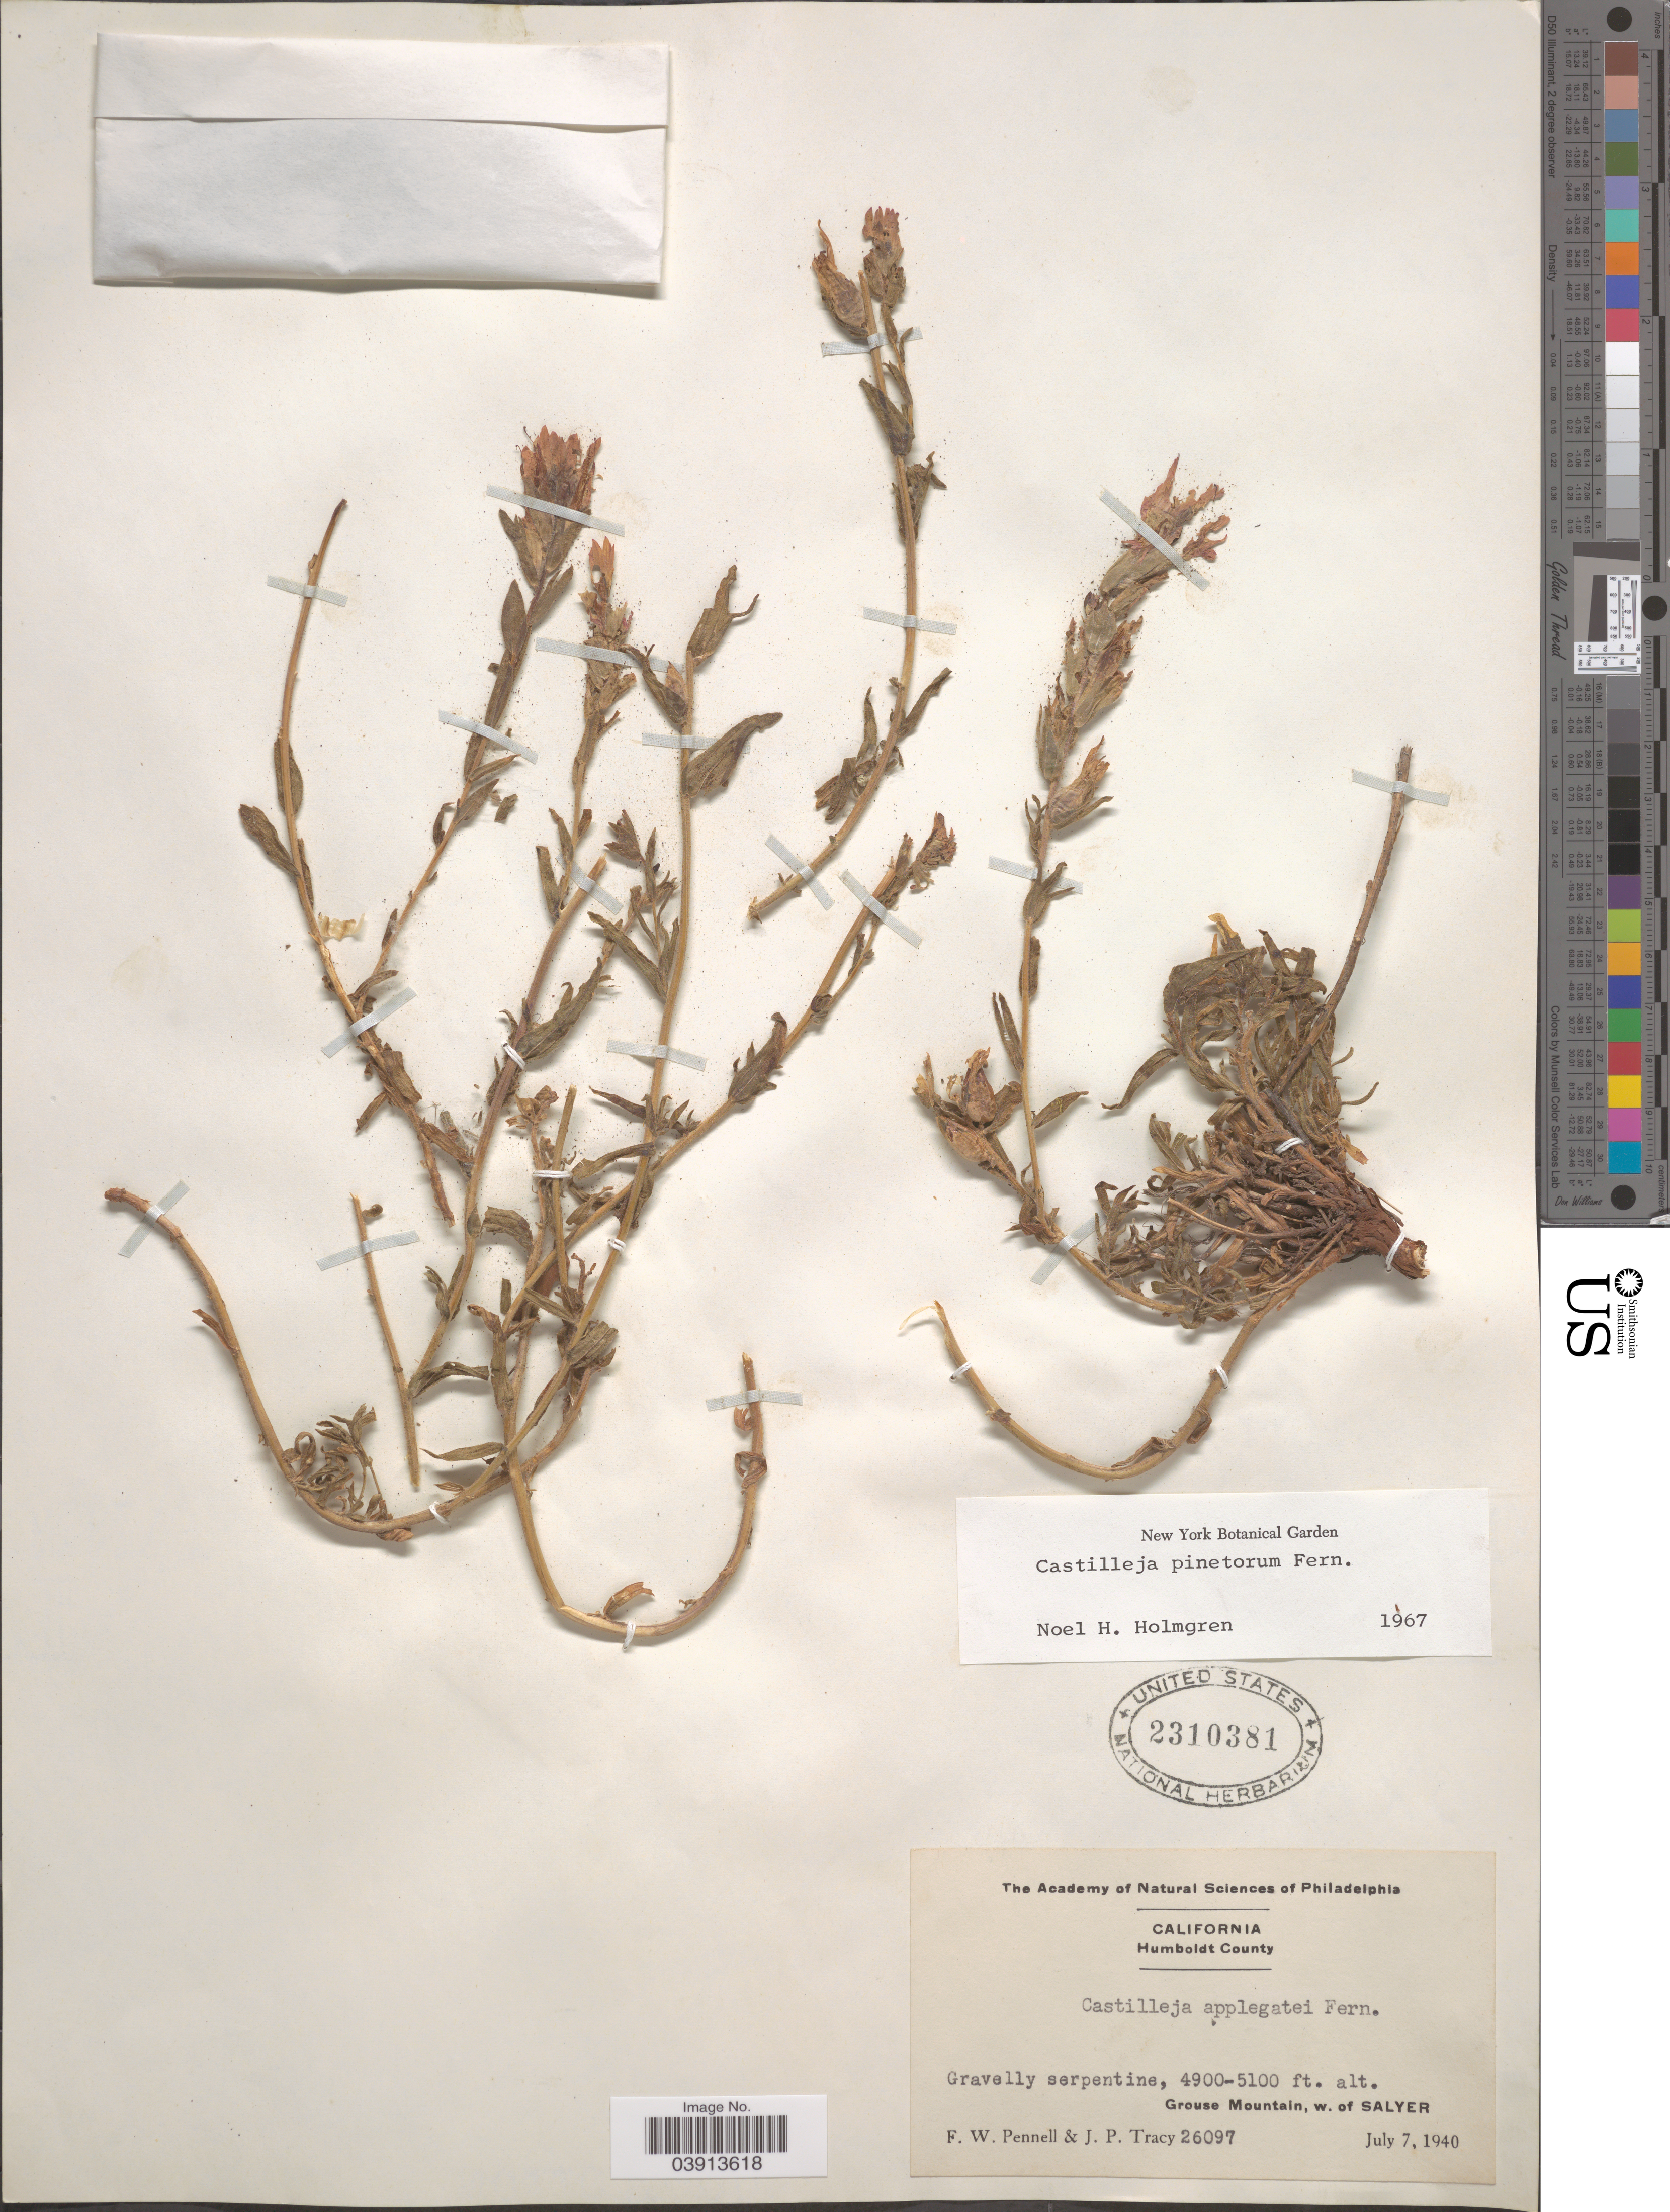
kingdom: Plantae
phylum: Tracheophyta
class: Magnoliopsida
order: Lamiales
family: Orobanchaceae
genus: Castilleja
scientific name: Castilleja pinetorum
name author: Fernald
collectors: F. W. Pennell & J. Tracy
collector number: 26097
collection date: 1940-07-07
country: United States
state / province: California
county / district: Humboldt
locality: Humboldt County. Grouse Mountain, w. of Salyer.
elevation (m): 1494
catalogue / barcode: US 2310381